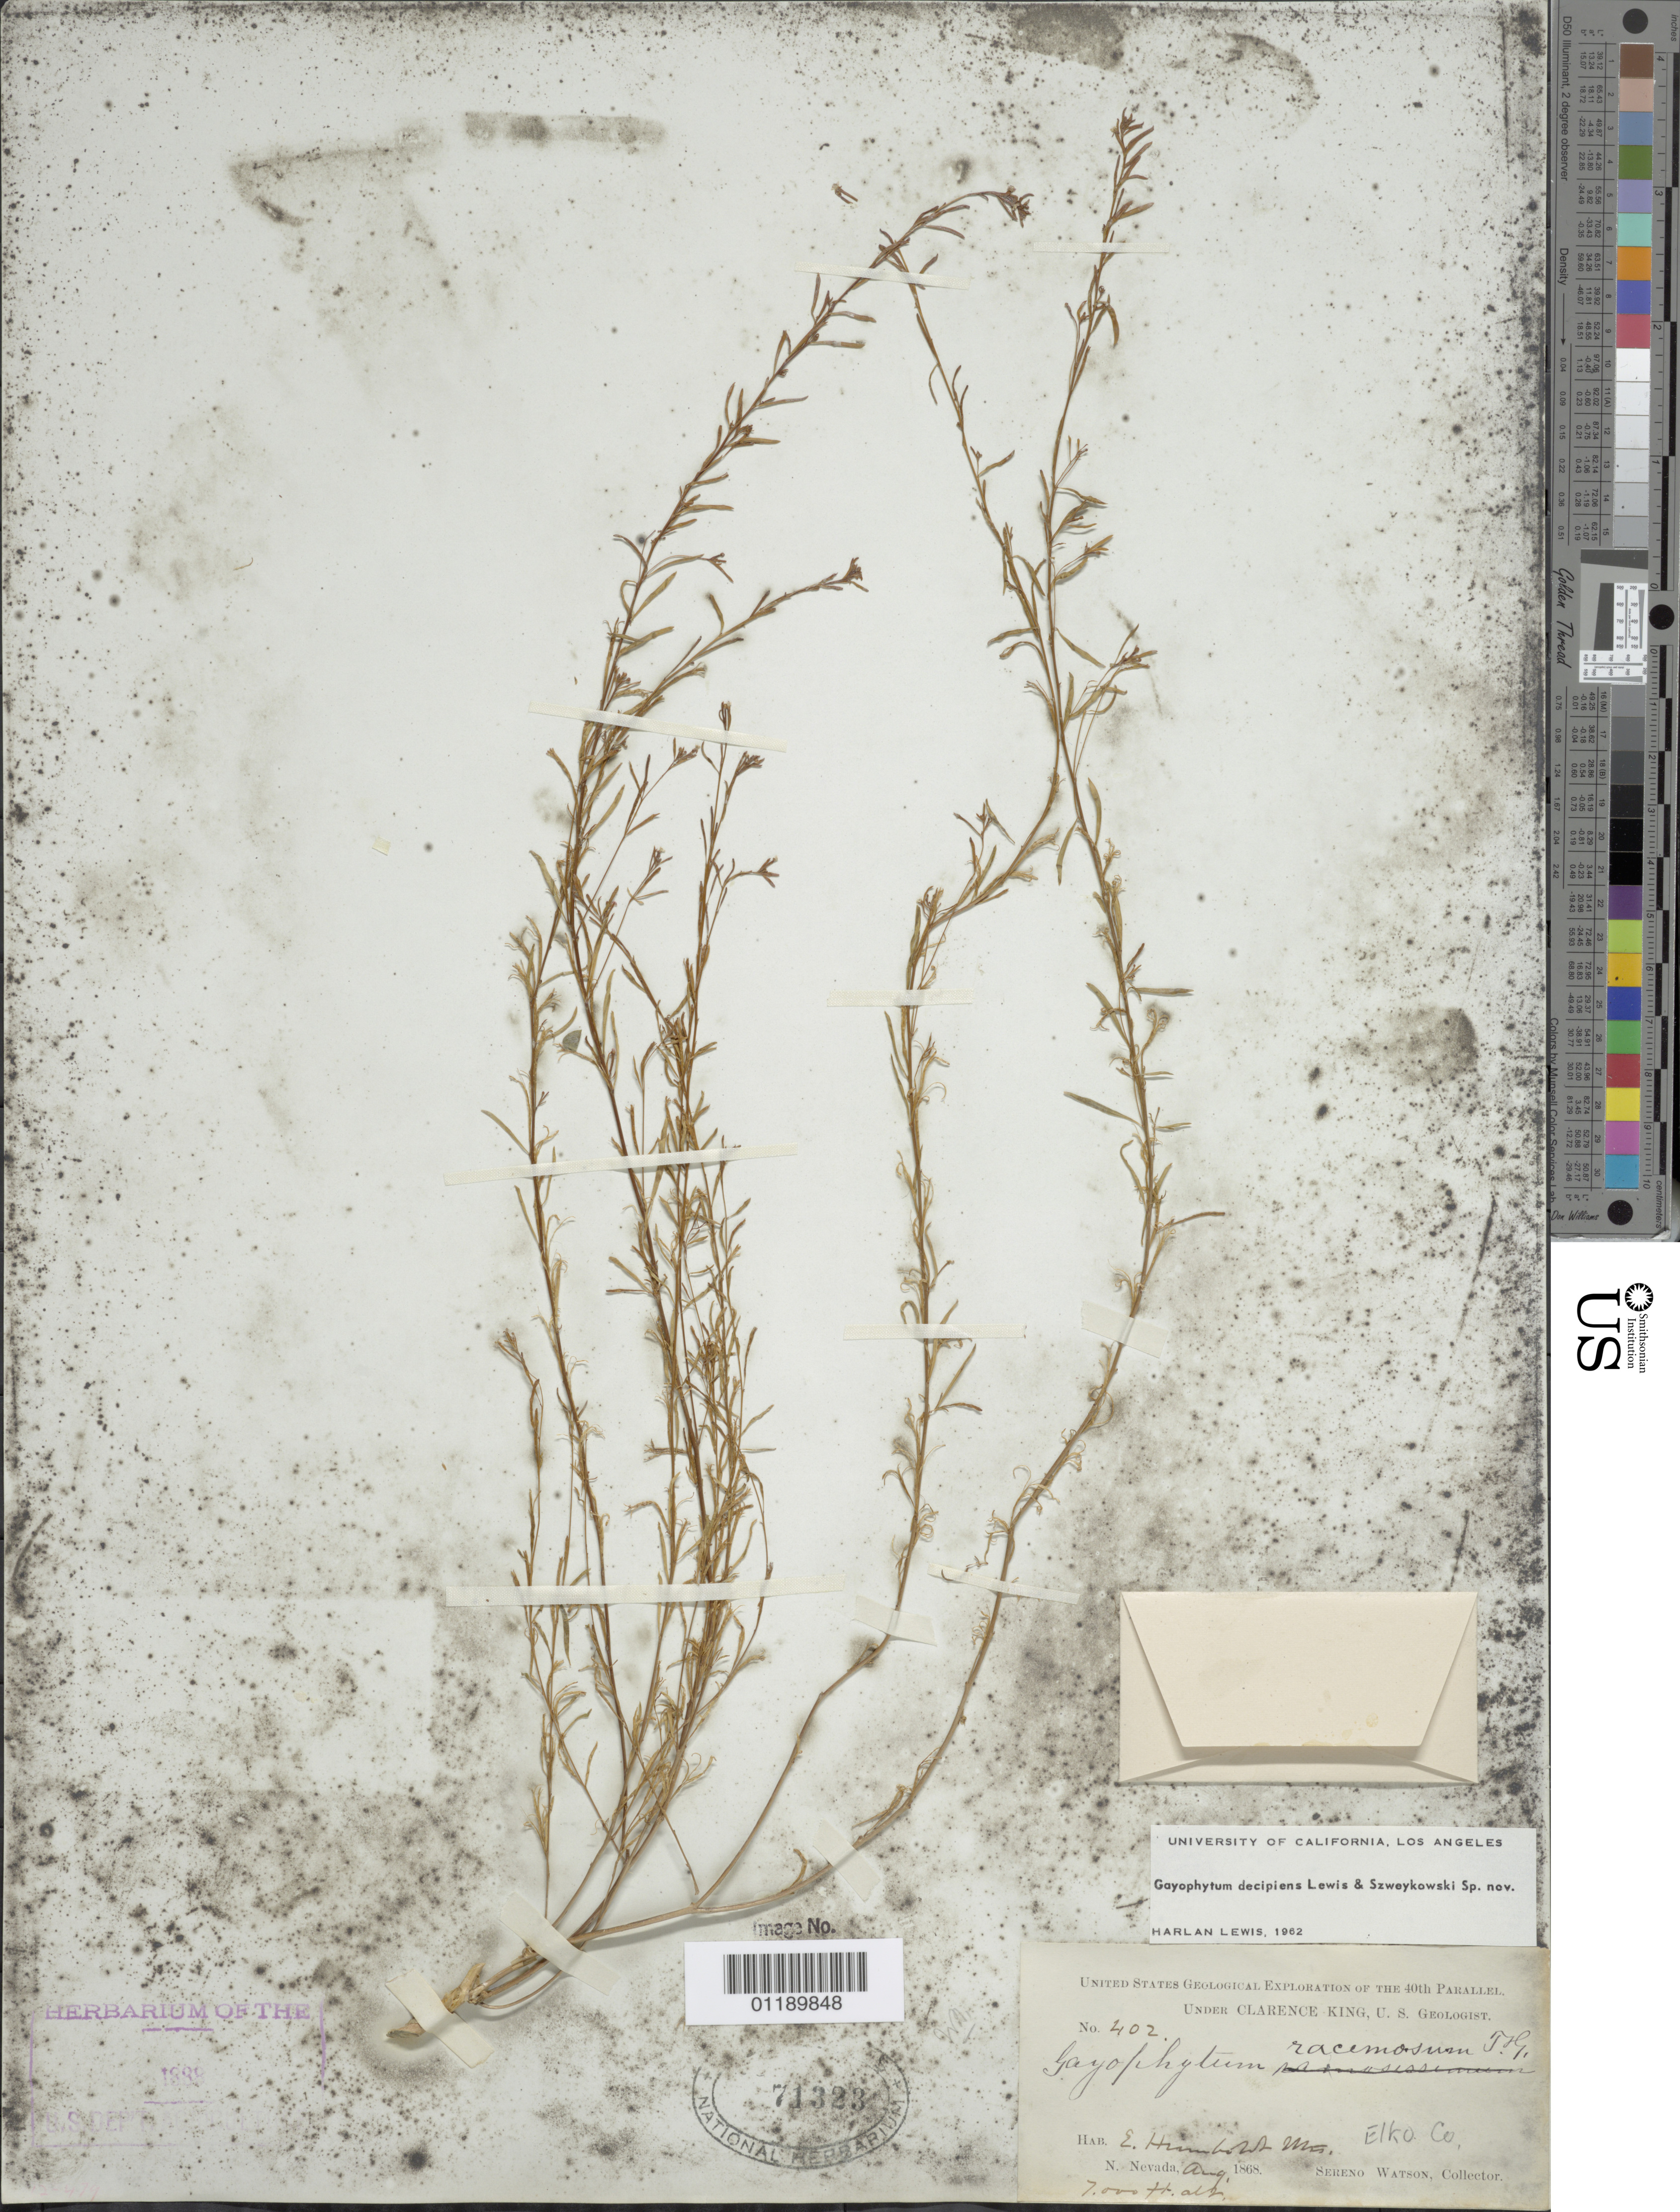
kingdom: Plantae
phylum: Tracheophyta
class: Magnoliopsida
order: Myrtales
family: Onagraceae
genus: Gayophytum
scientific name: Gayophytum decipiens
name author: F. H. Lewis & Szweyk.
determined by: Lewis, H.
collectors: S. Watson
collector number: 402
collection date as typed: Aug 1868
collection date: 1868-08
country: United States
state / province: Nevada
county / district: Elko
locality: E. Humboldt [Ruby] Mts.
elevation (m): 2134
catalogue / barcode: US 71323